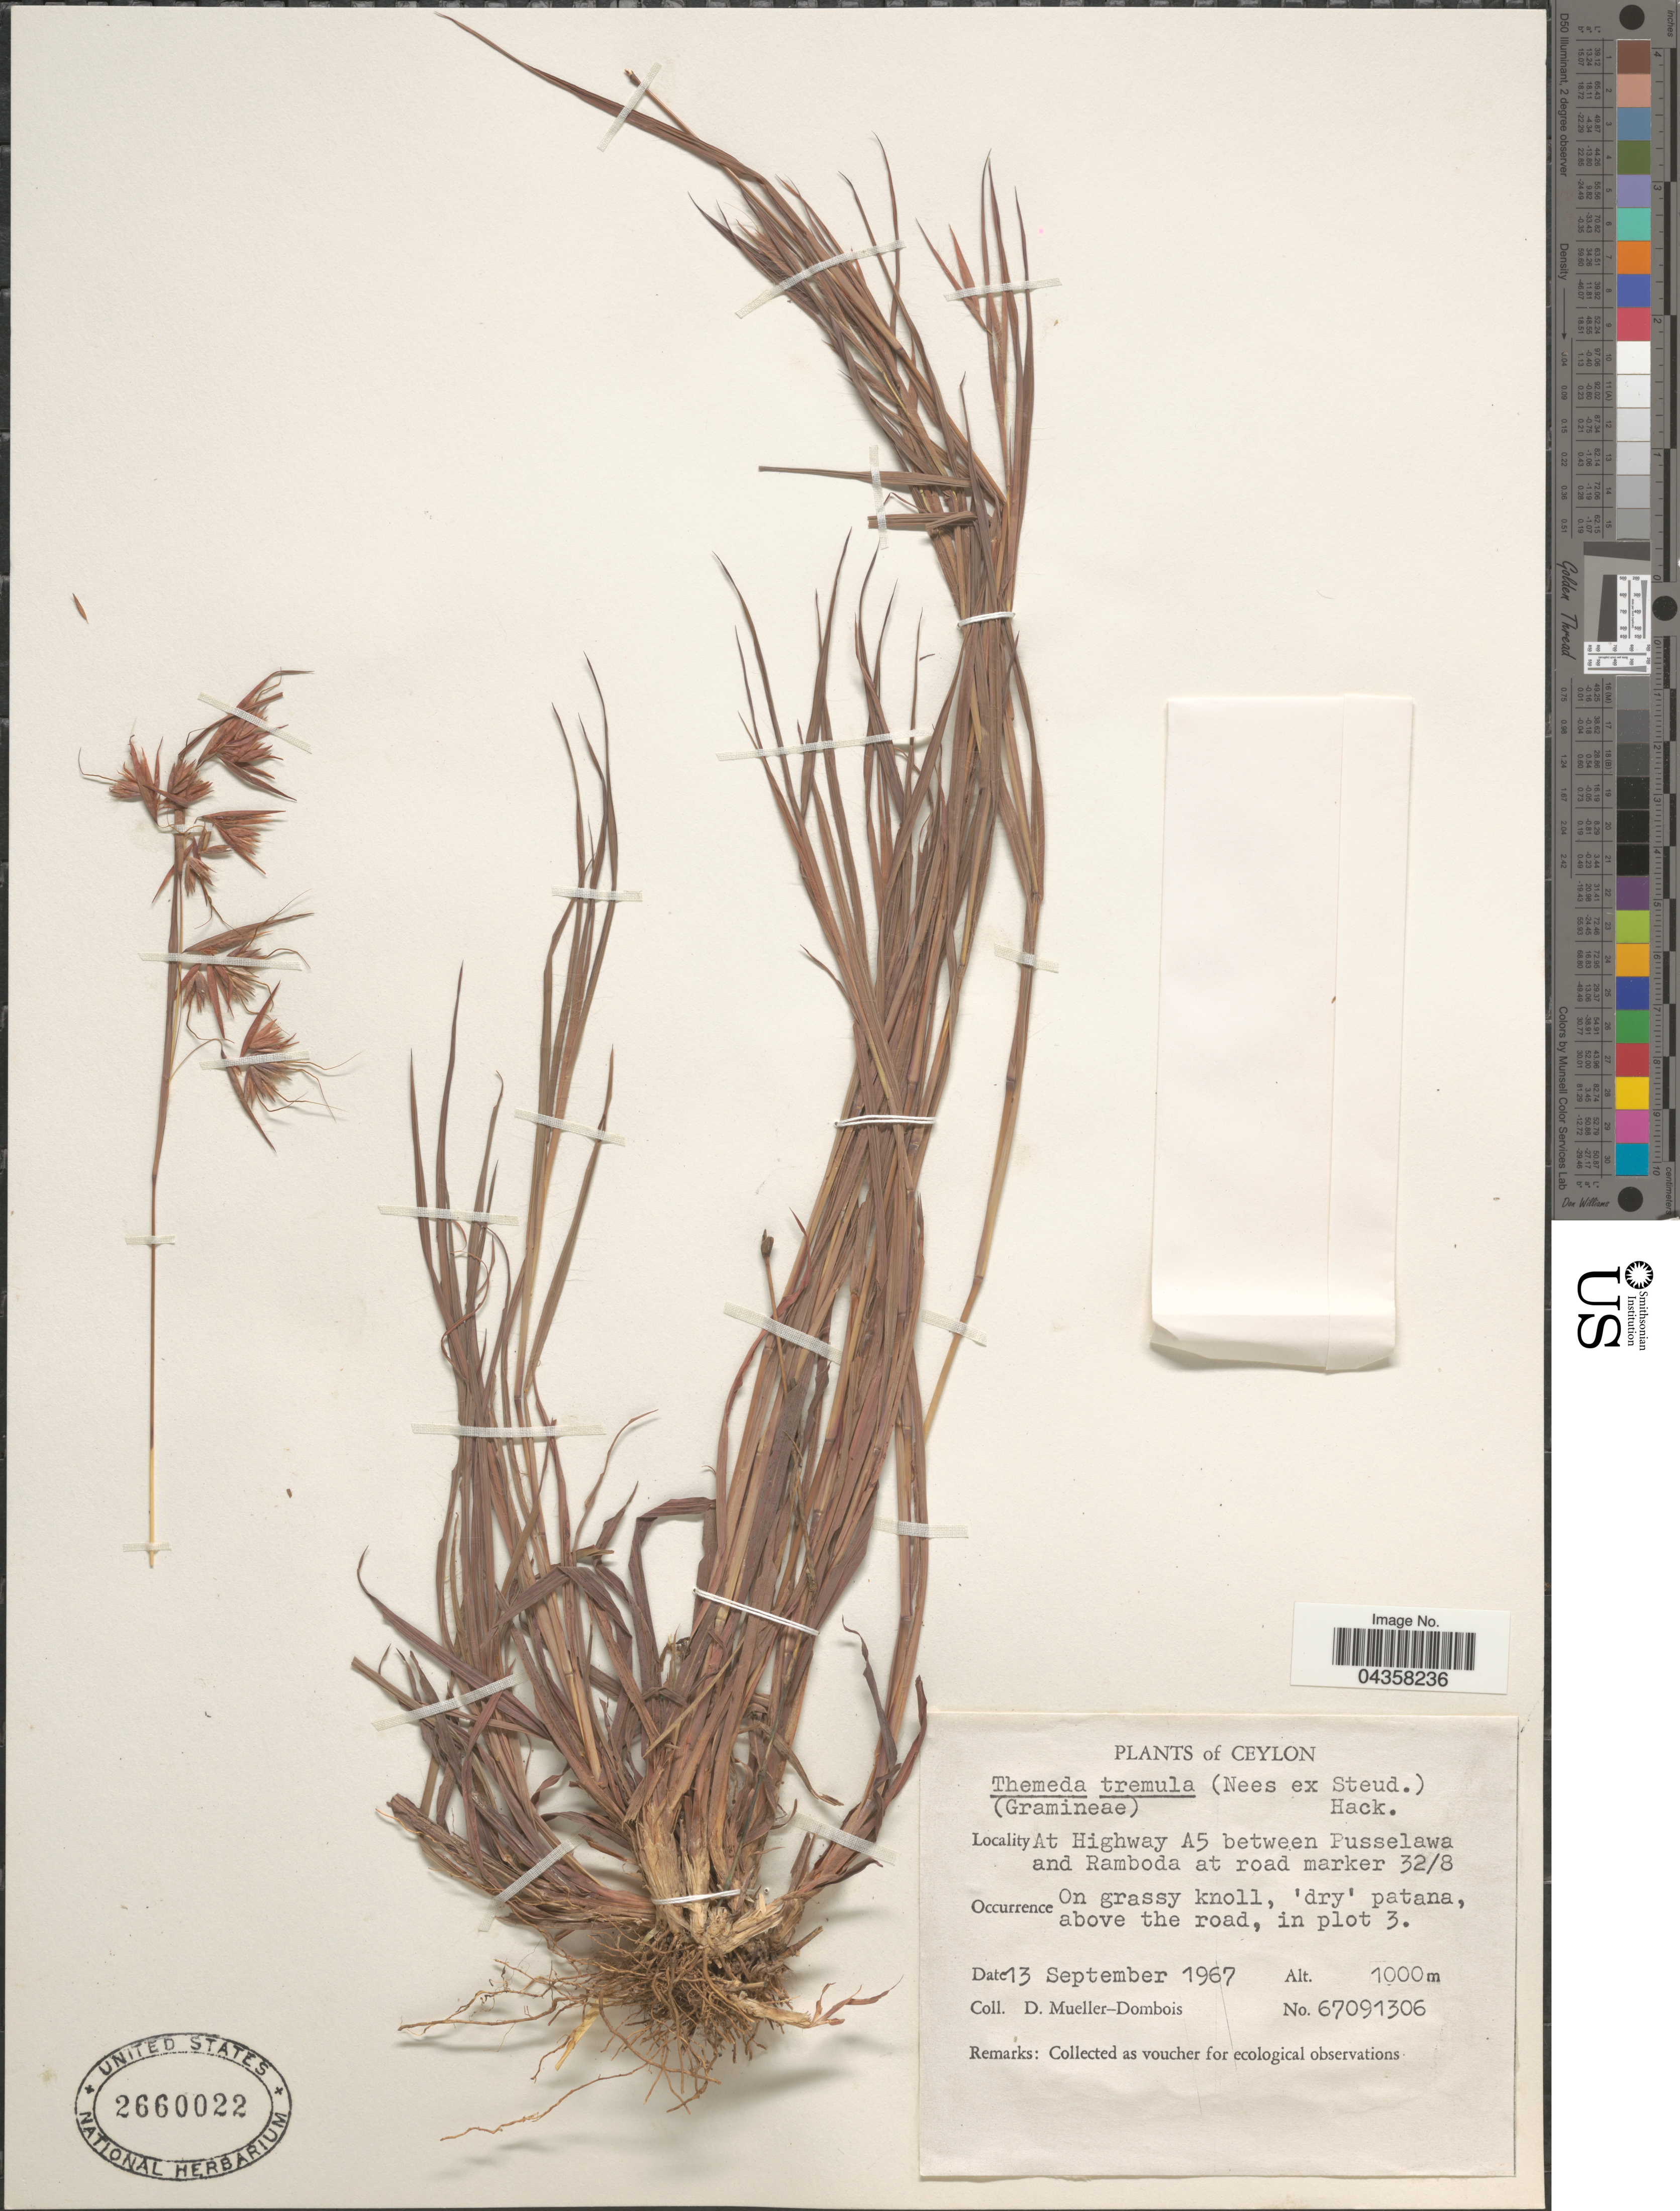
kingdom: Plantae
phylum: Tracheophyta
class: Liliopsida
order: Poales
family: Poaceae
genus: Themeda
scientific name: Themeda tremula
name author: (Nees) Hack.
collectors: D. Mueller-Dombois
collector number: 67091306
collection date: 1967-09-13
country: Sri Lanka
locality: Ceylon. At Highway A5 between Pusselawa and Ramboda at road marker 32/8.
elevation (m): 1000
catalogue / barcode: US 2660022